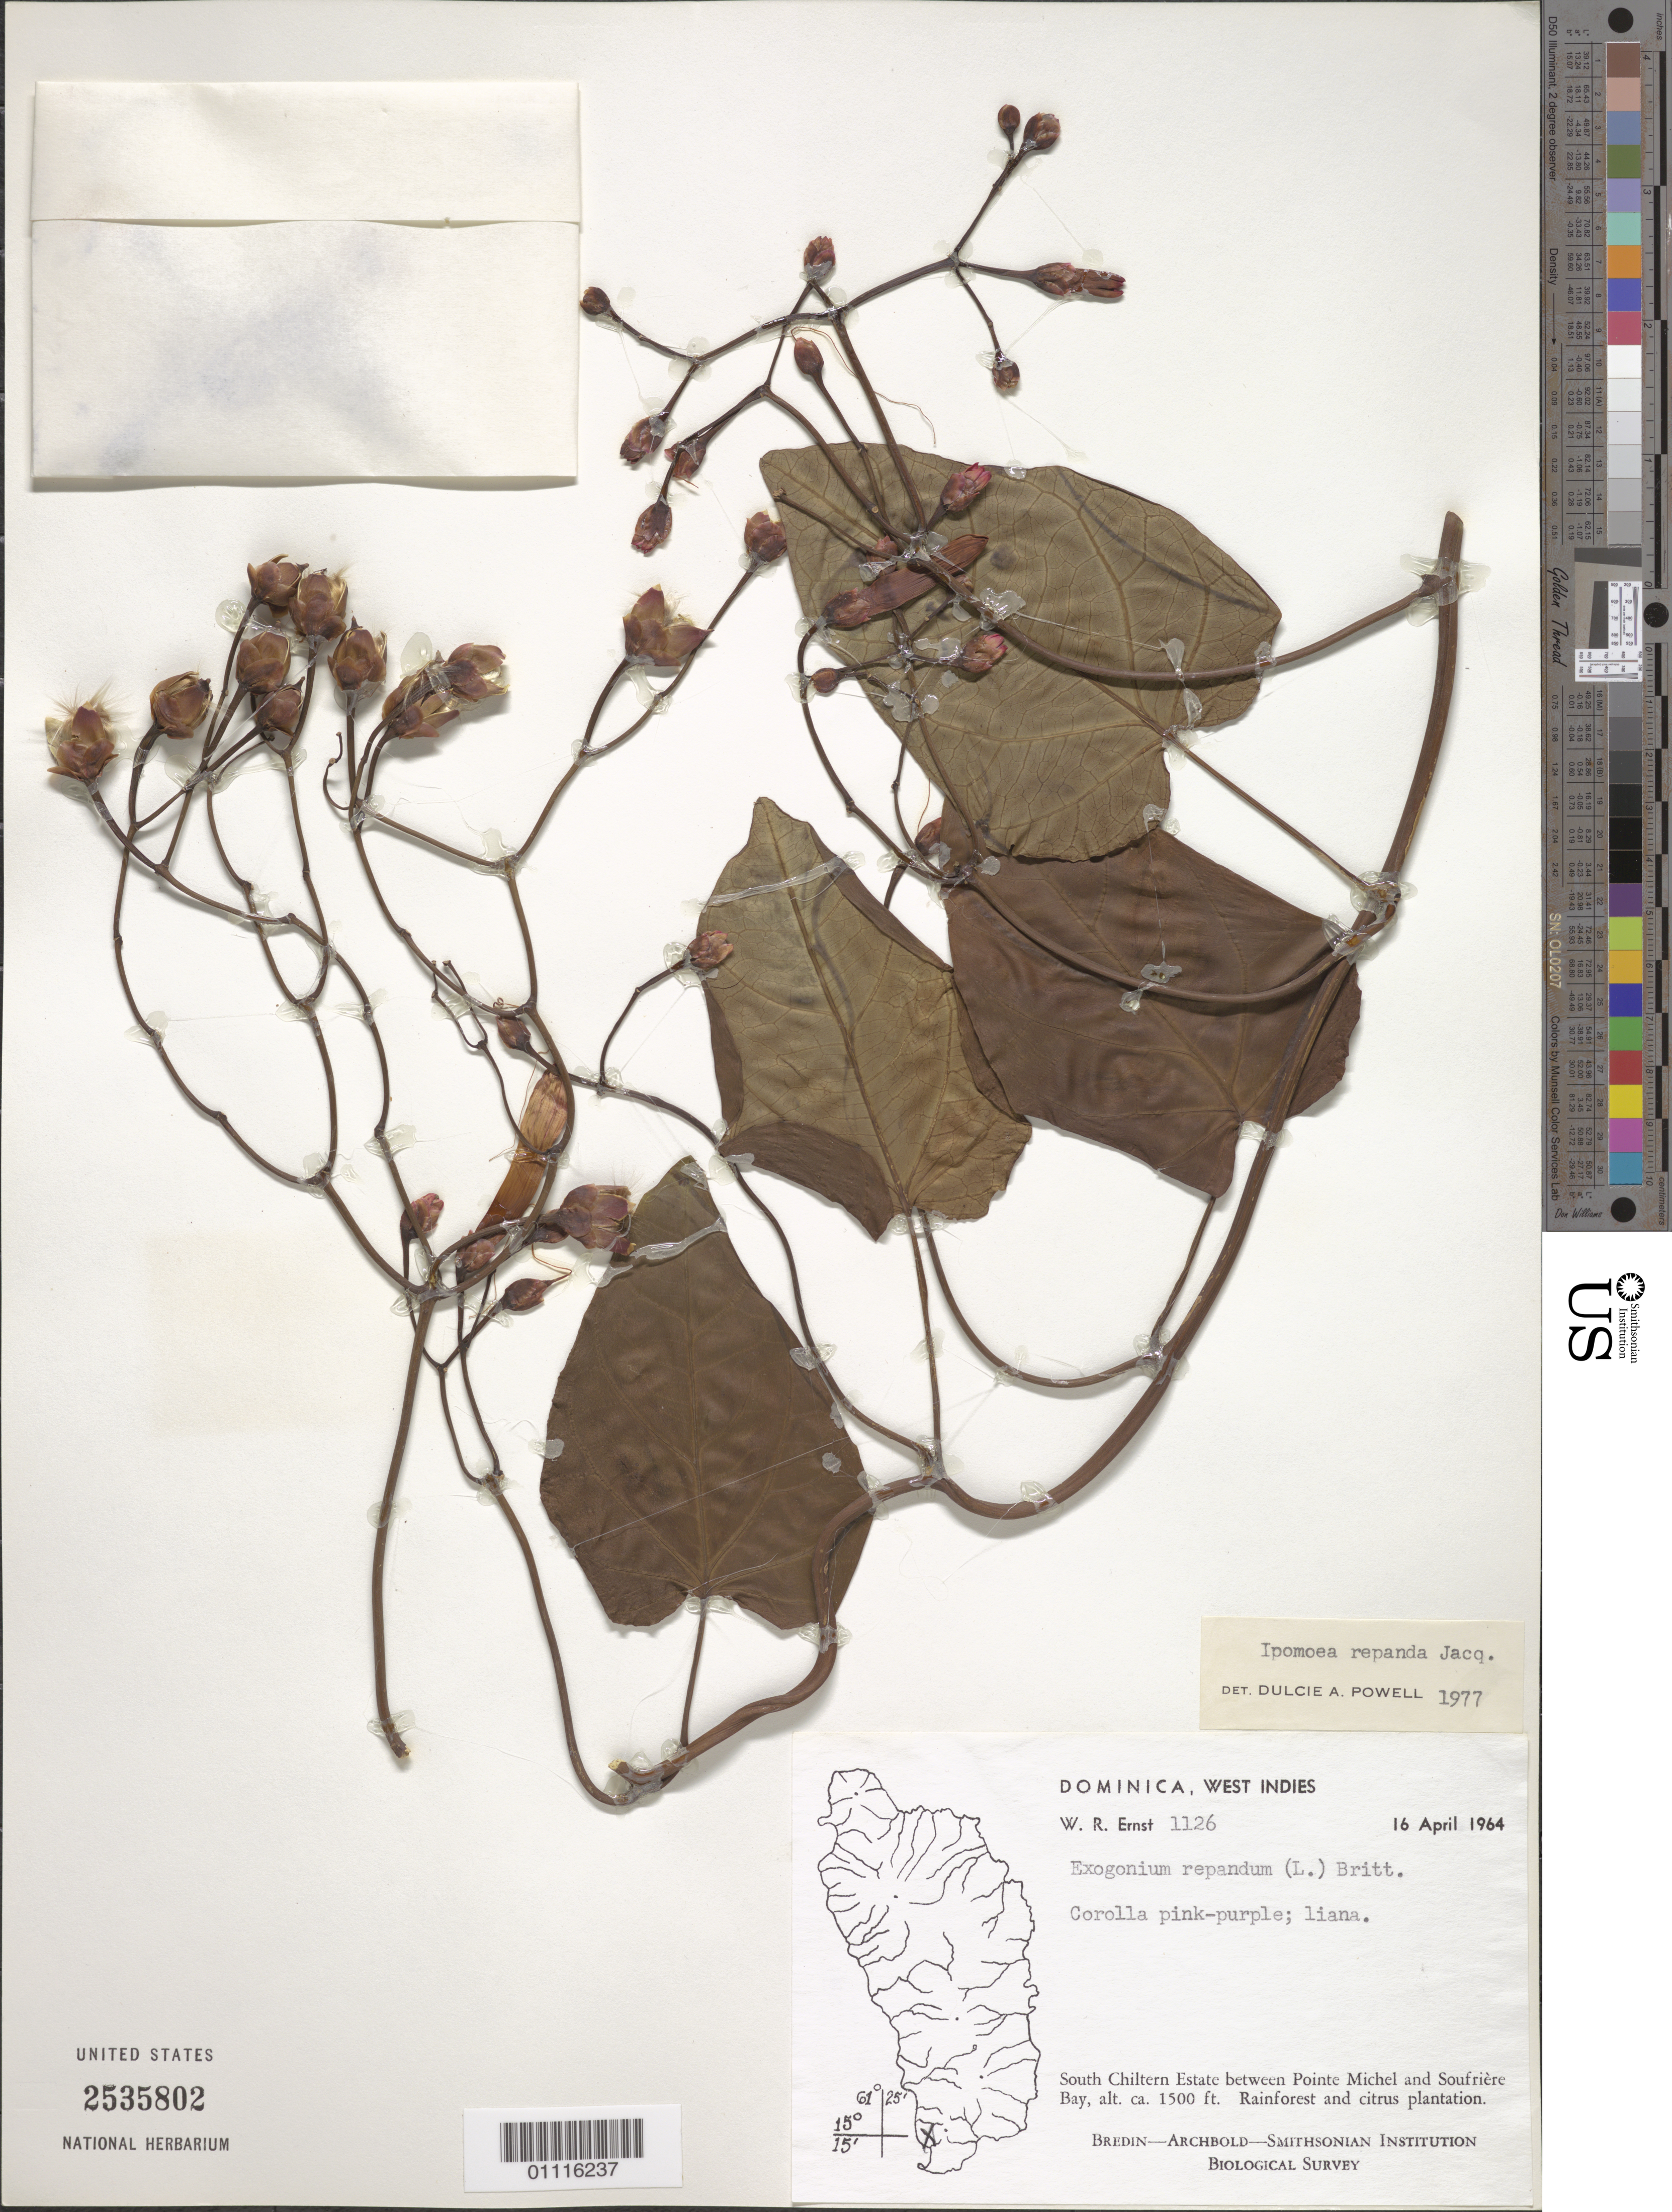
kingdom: Plantae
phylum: Tracheophyta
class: Magnoliopsida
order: Solanales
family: Convolvulaceae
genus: Ipomoea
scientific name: Ipomoea repanda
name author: Jacq.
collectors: W. R. Ernst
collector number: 1126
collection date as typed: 16 Apr 1964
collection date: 1964-04-16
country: Dominica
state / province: St. Luke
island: Dominica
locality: South Chiltern Estate between Pointe Michel and Soufriere Bay. Rainforest and citrus plantation.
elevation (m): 457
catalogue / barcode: US 2535802